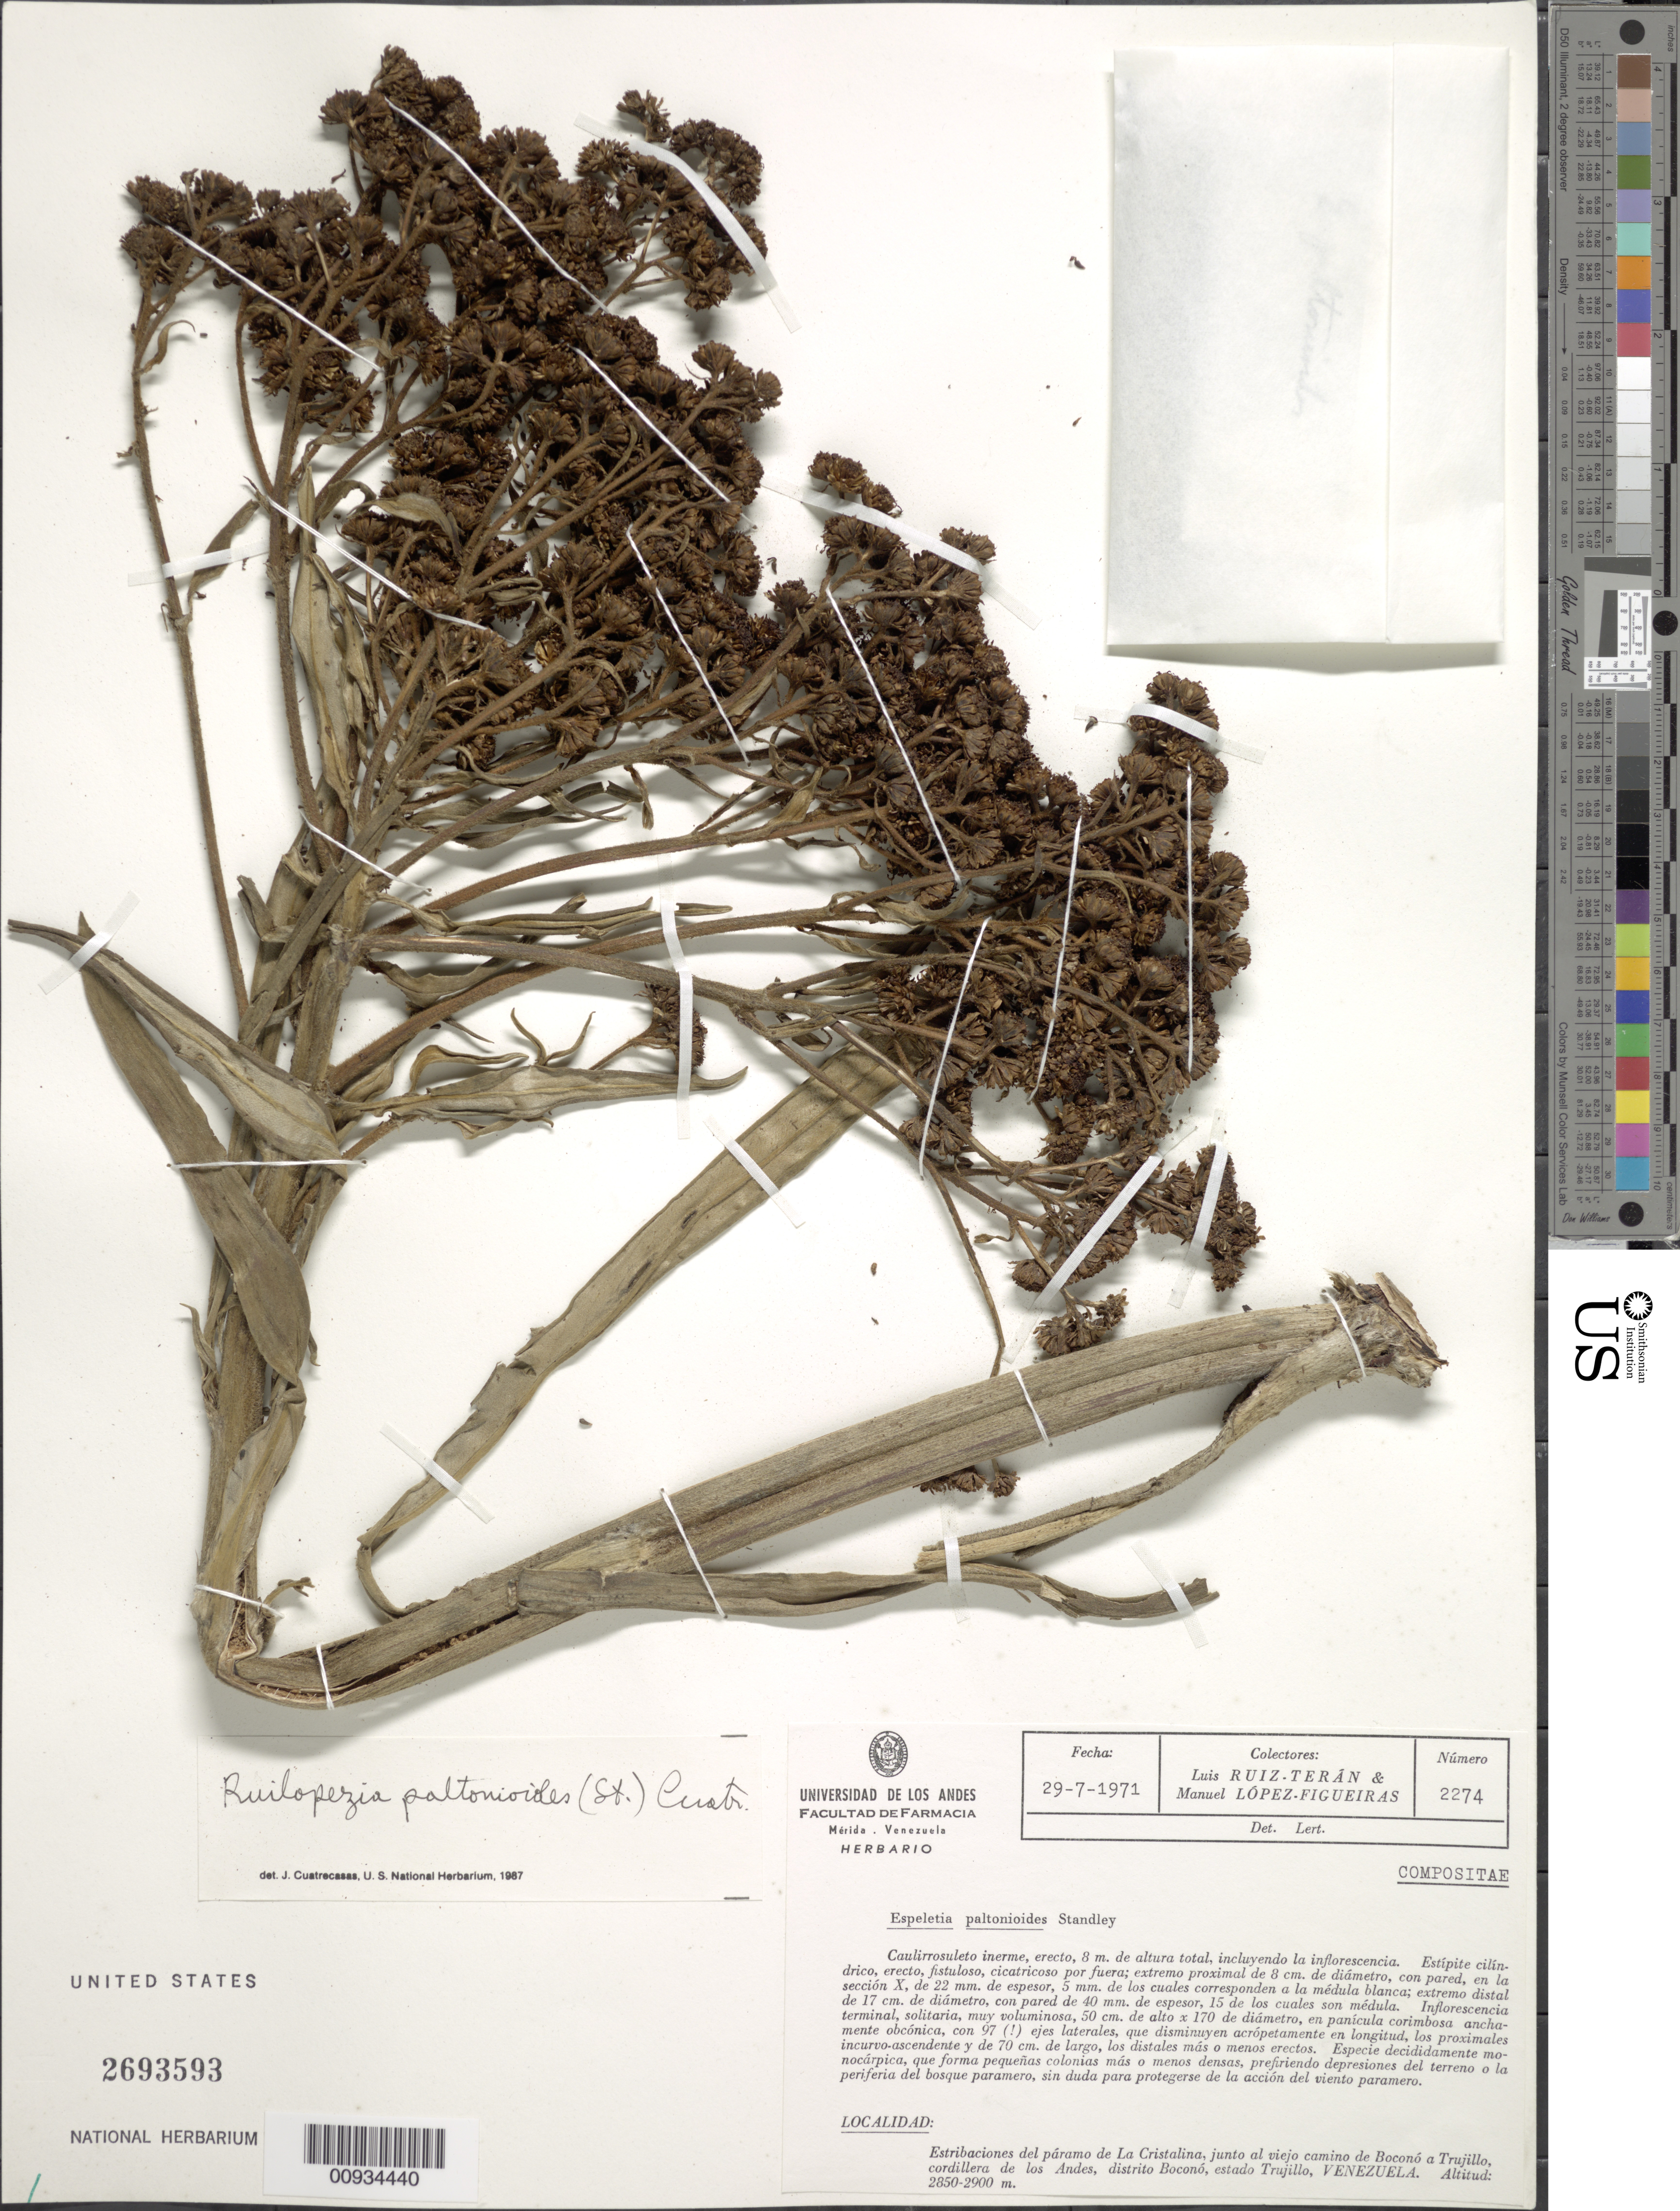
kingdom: Plantae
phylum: Tracheophyta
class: Magnoliopsida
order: Asterales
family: Asteraceae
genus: Ruilopezia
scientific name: Ruilopezia paltonioides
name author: (Standl.) Cuatrec.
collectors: L. Teran & M. López Figueiras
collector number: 2274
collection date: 1971-07-29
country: Venezuela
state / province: Trujillo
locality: Estribaciones del paramo de La Cristalina, junto al viejo camino de Bocono a Trujillo, Cordillera de Los Andes, Distrito Bocono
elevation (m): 2850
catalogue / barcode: US 2693593